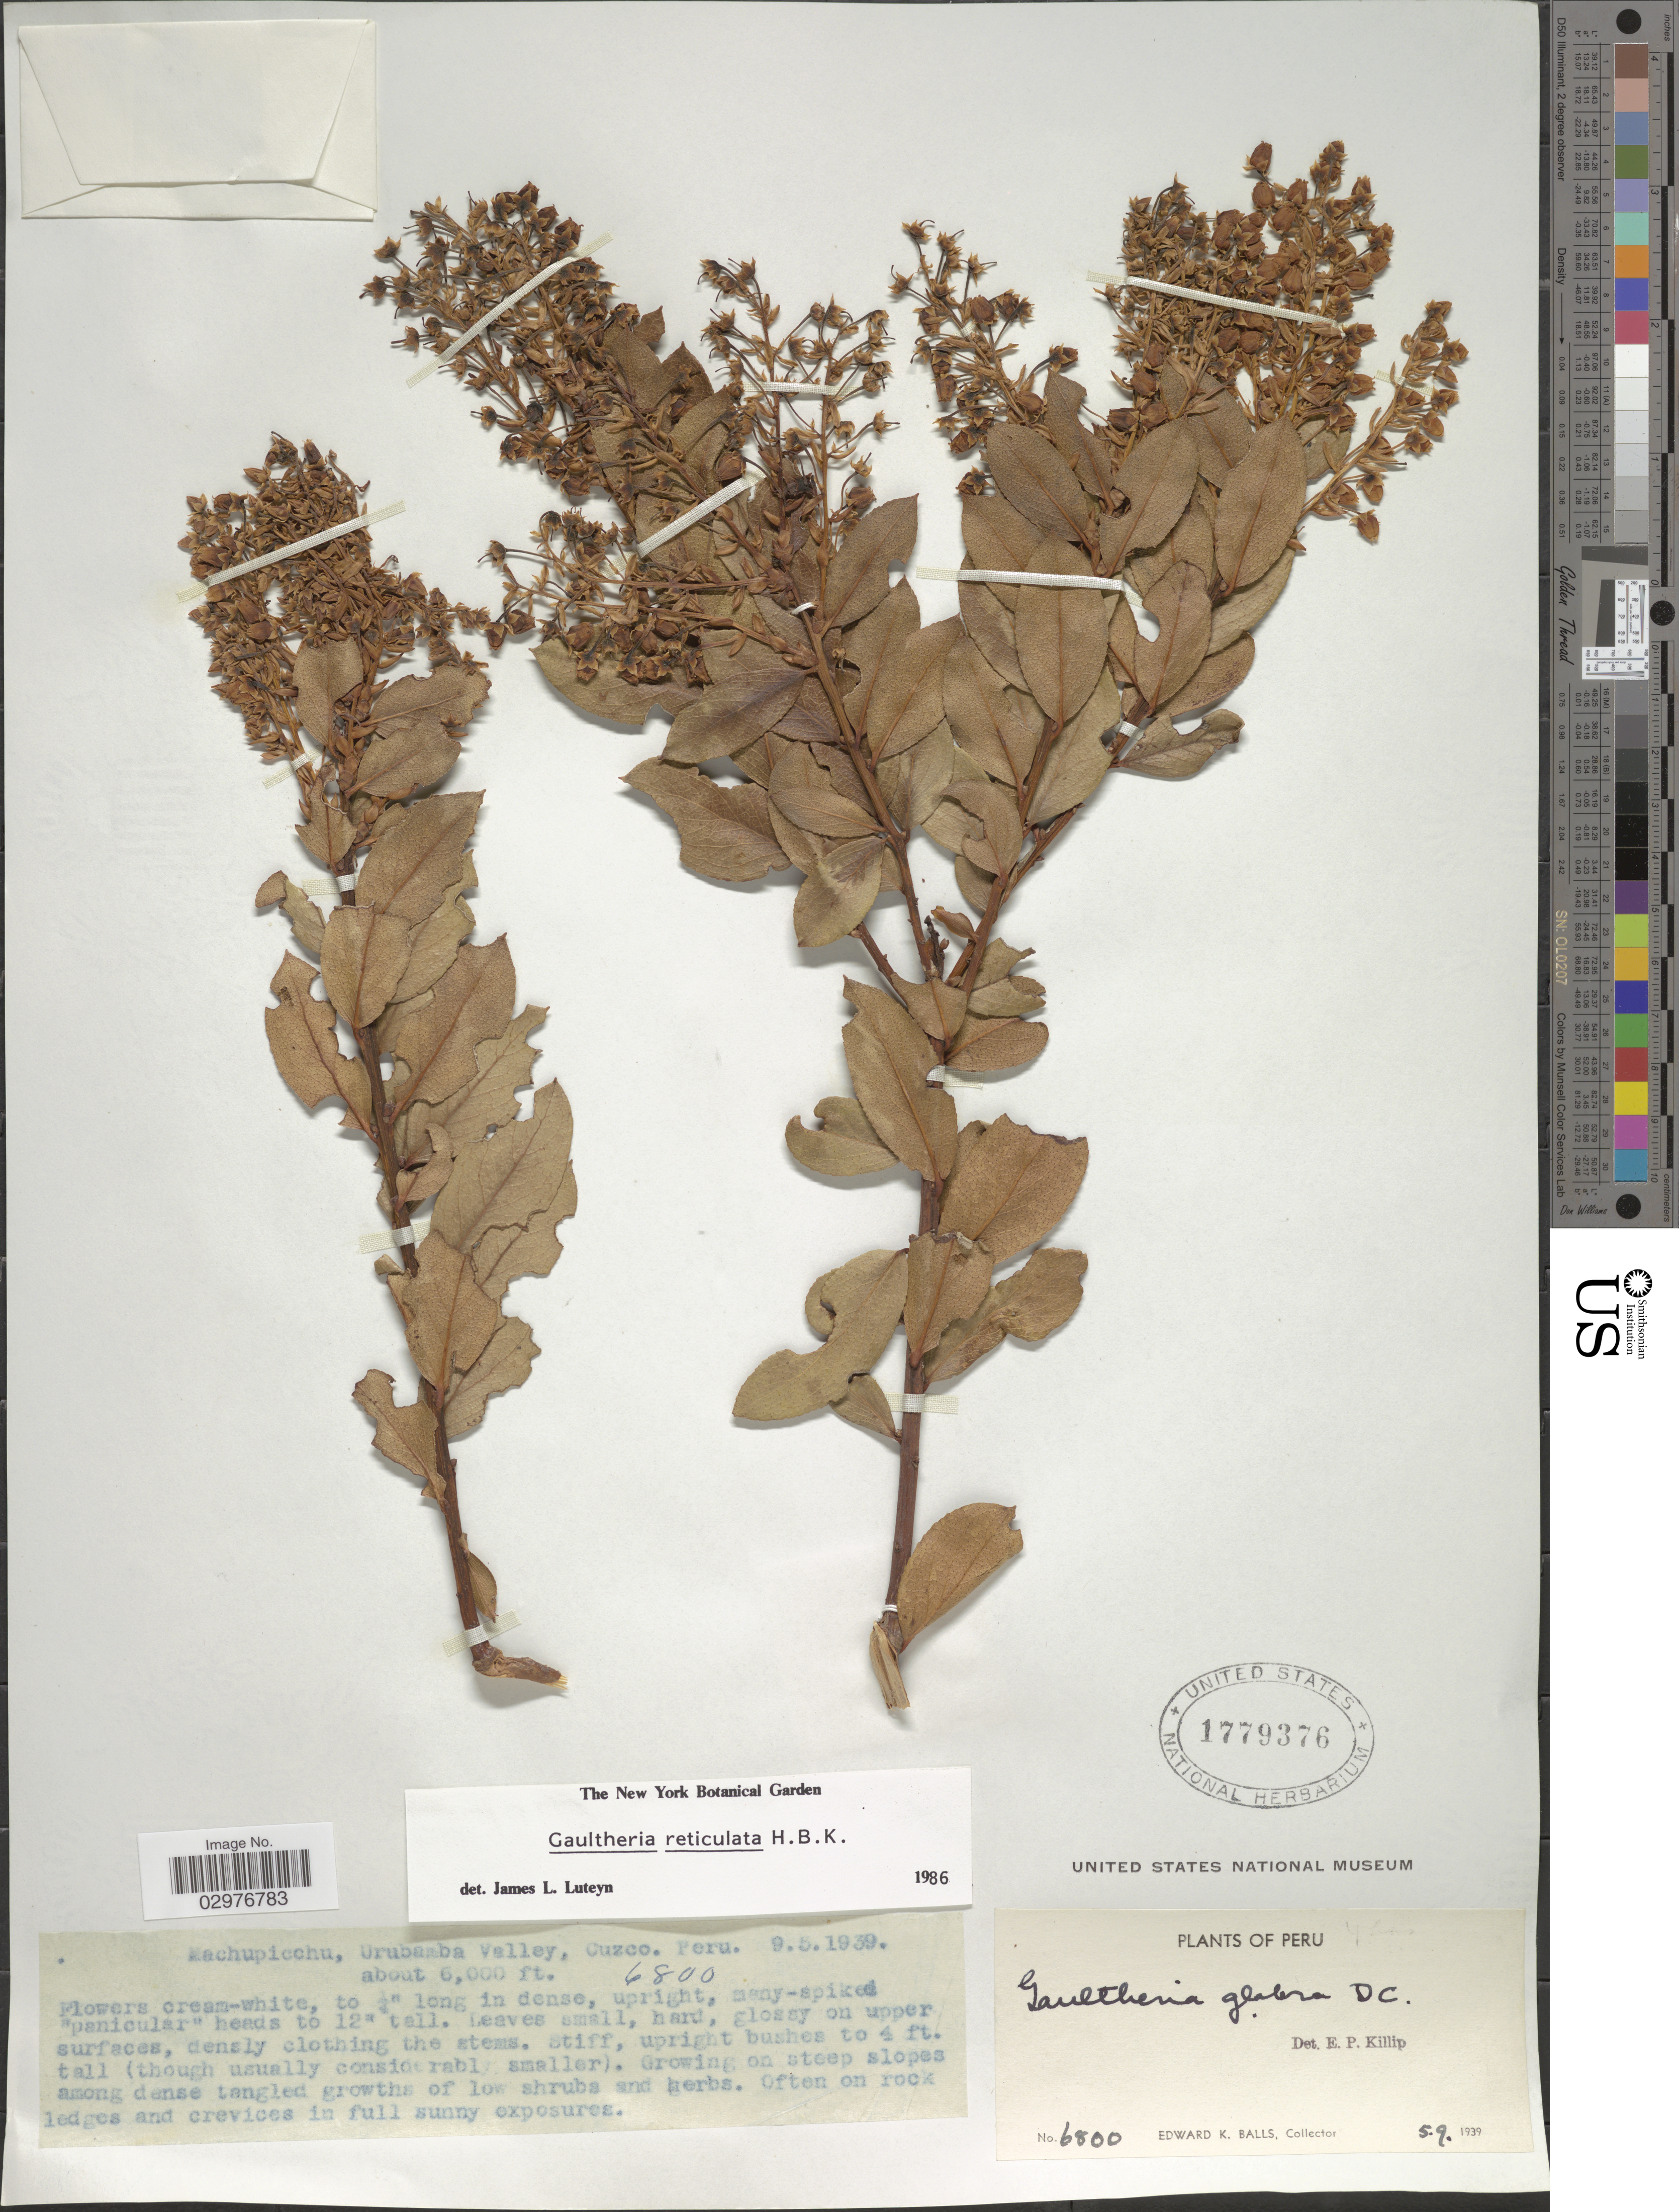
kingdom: Plantae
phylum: Tracheophyta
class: Magnoliopsida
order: Ericales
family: Ericaceae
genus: Gaultheria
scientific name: Gaultheria reticulata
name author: Kunth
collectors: E. K. Balls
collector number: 6800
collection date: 1939-09-05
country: Peru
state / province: Cusco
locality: Machupicchu, Urubamba Valley.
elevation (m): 1829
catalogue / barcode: US 1779376